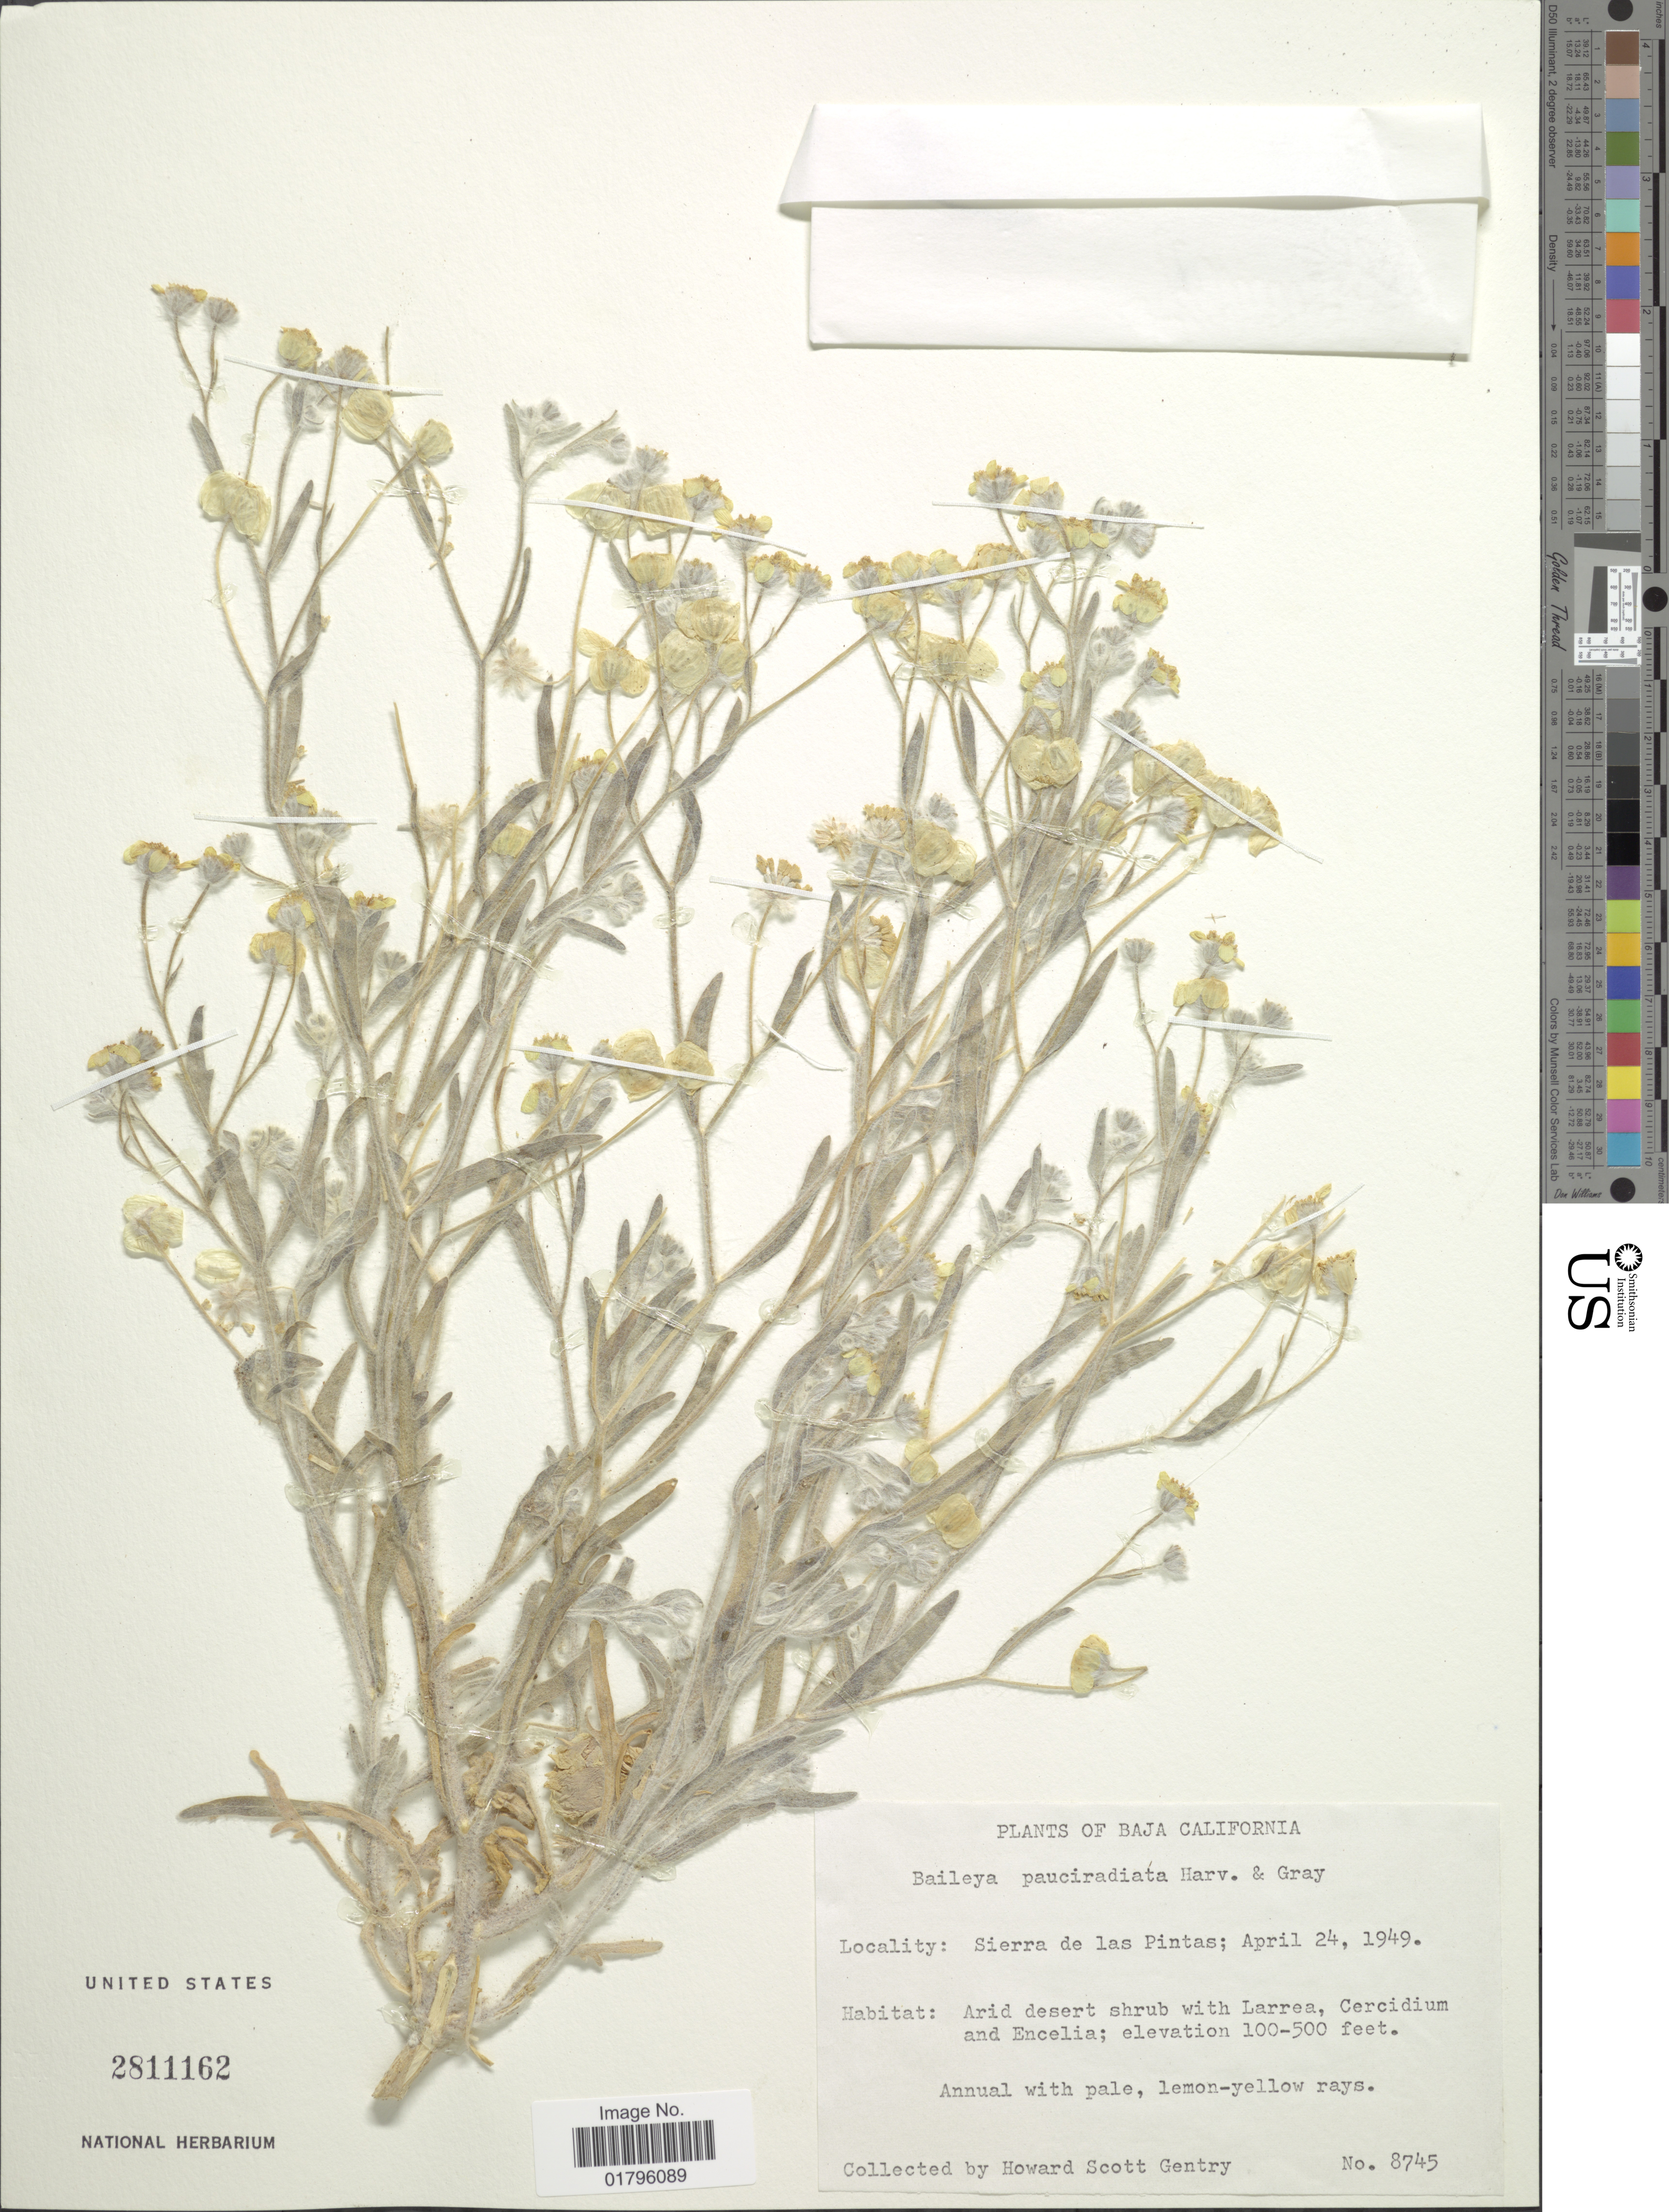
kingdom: Plantae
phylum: Tracheophyta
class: Magnoliopsida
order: Asterales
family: Asteraceae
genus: Baileya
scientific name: Baileya pauciradiata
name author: Harv. & A. Gray ex A. Gray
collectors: H. S. Gentry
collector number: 8745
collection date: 1949-04-24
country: Mexico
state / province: Baja California Sur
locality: Sierra de las Pintas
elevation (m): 30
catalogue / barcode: US 2811162